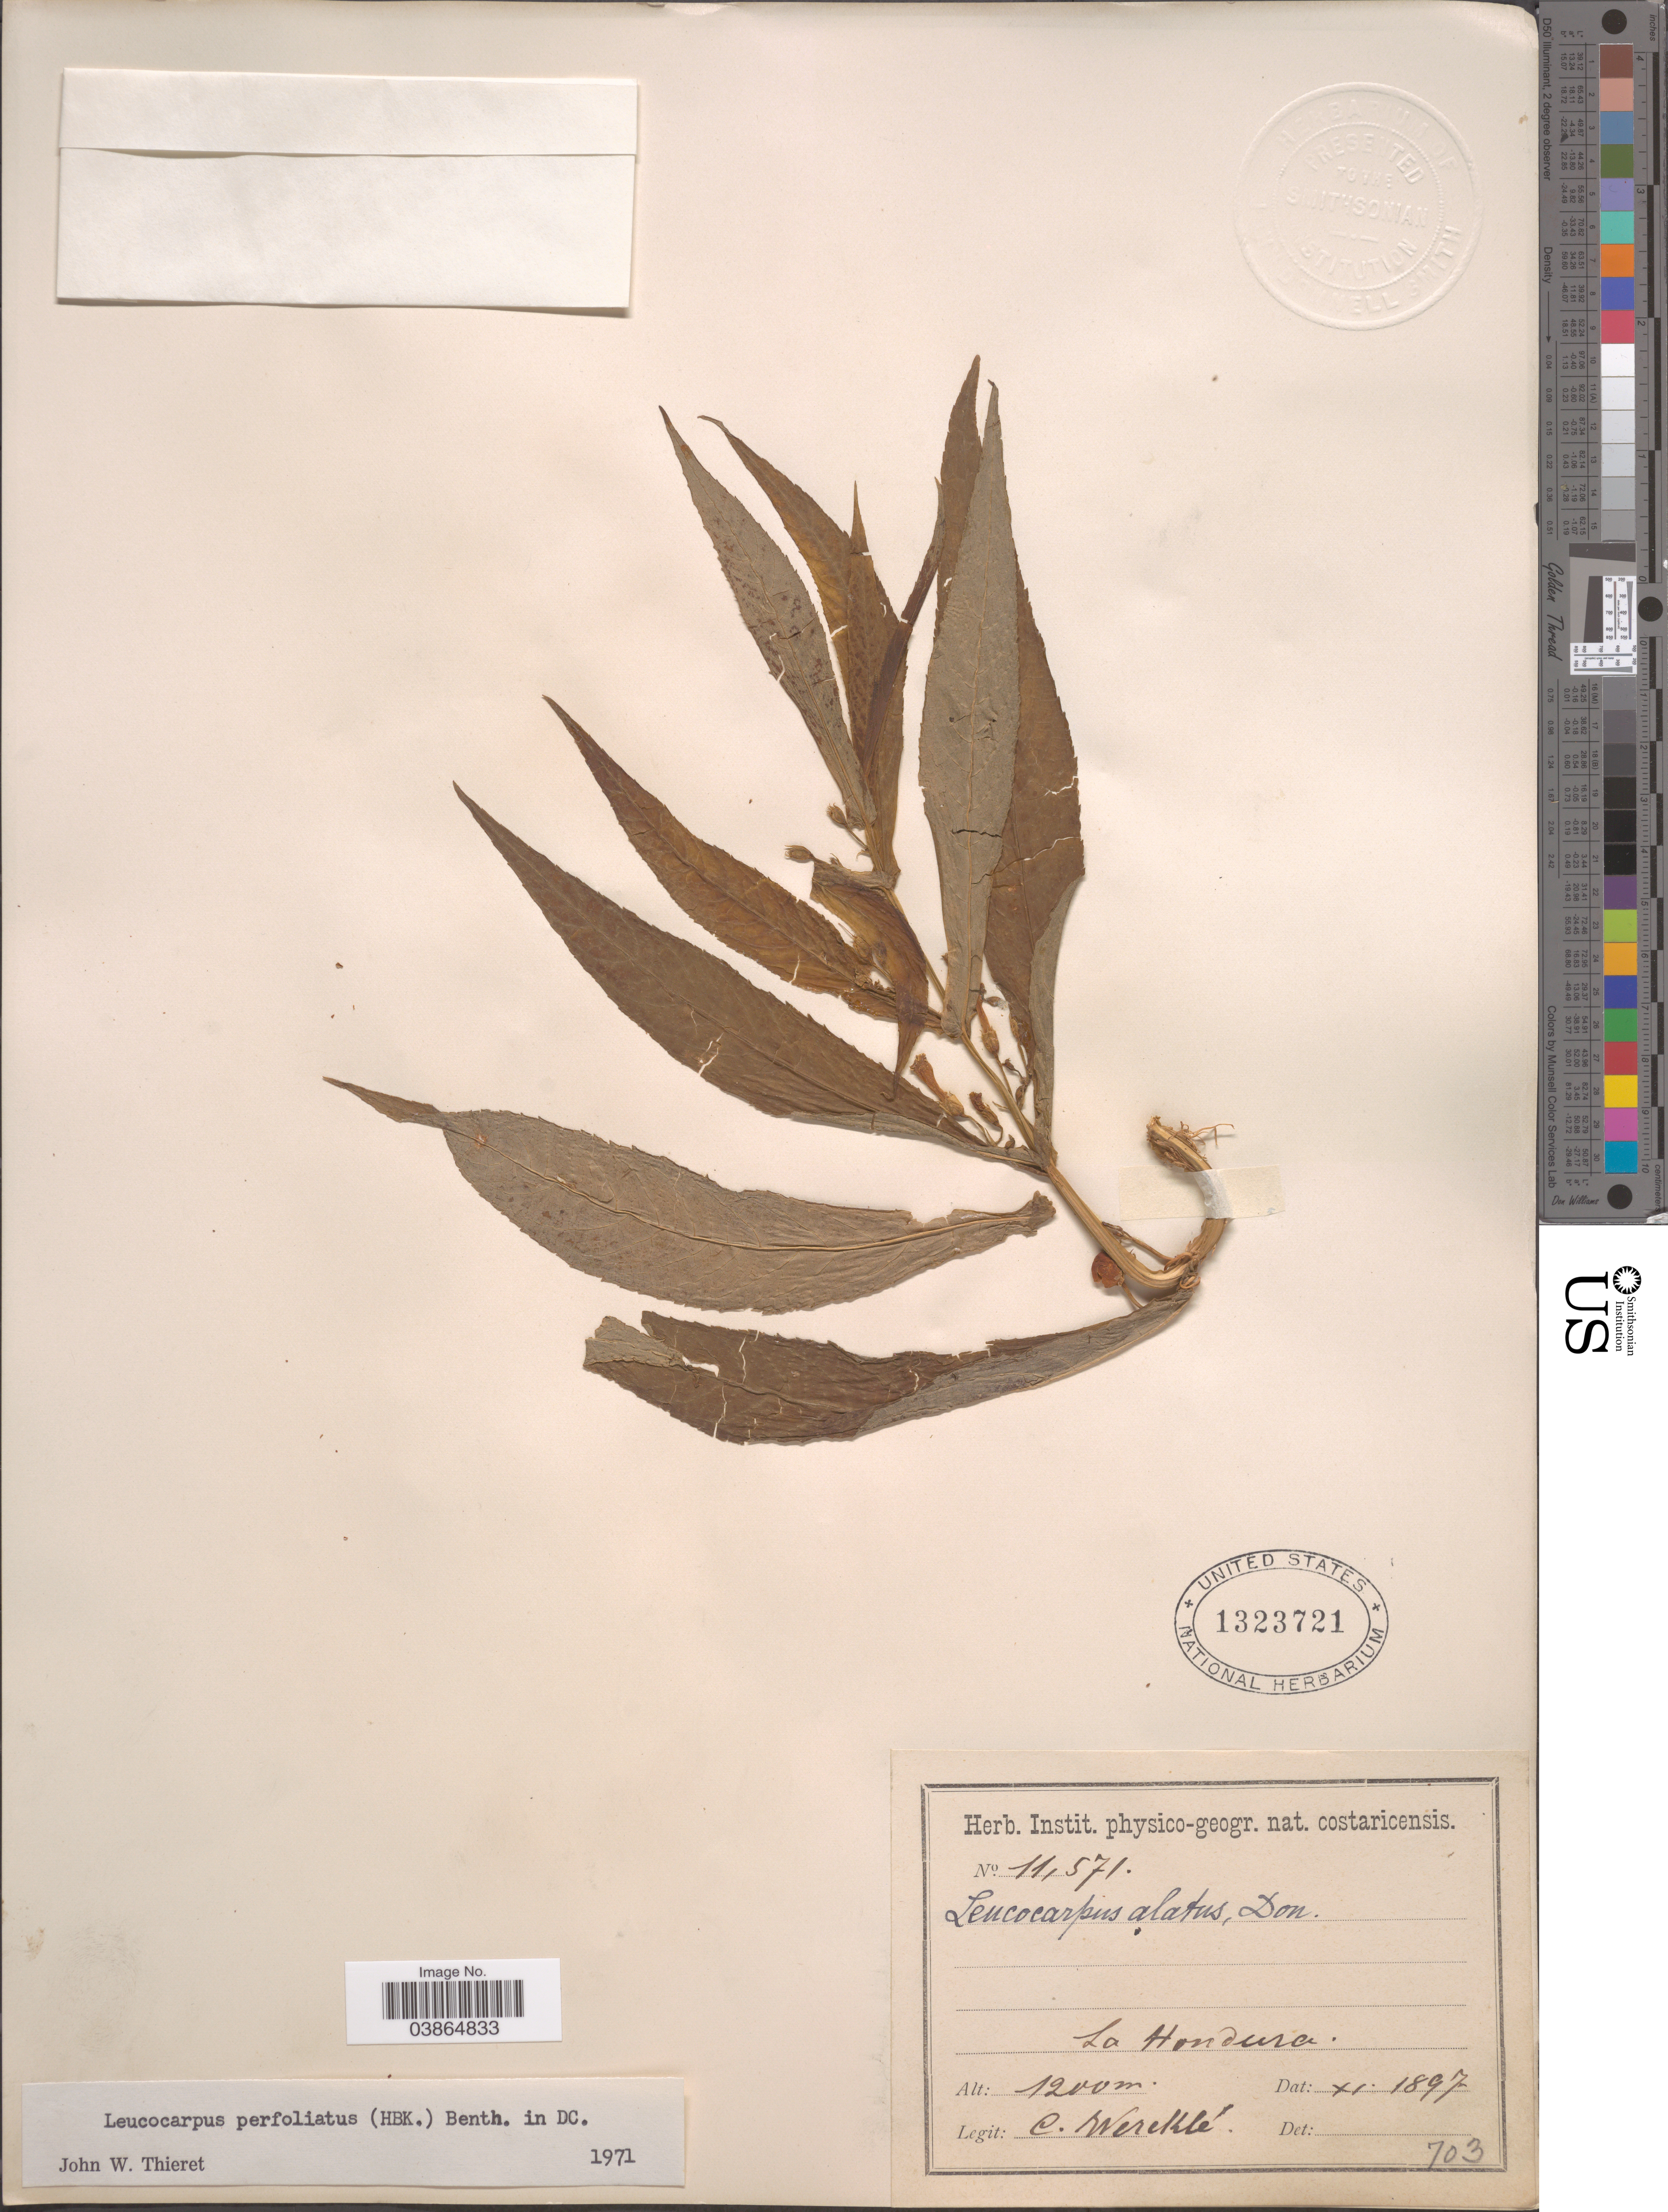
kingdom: Plantae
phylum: Tracheophyta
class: Magnoliopsida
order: Lamiales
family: Phrymaceae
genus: Leucocarpus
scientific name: Leucocarpus alatus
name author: D. Don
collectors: C. Werekle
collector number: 11571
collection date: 1897-11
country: Costa Rica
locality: La Hondura.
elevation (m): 1200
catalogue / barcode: US 1323721